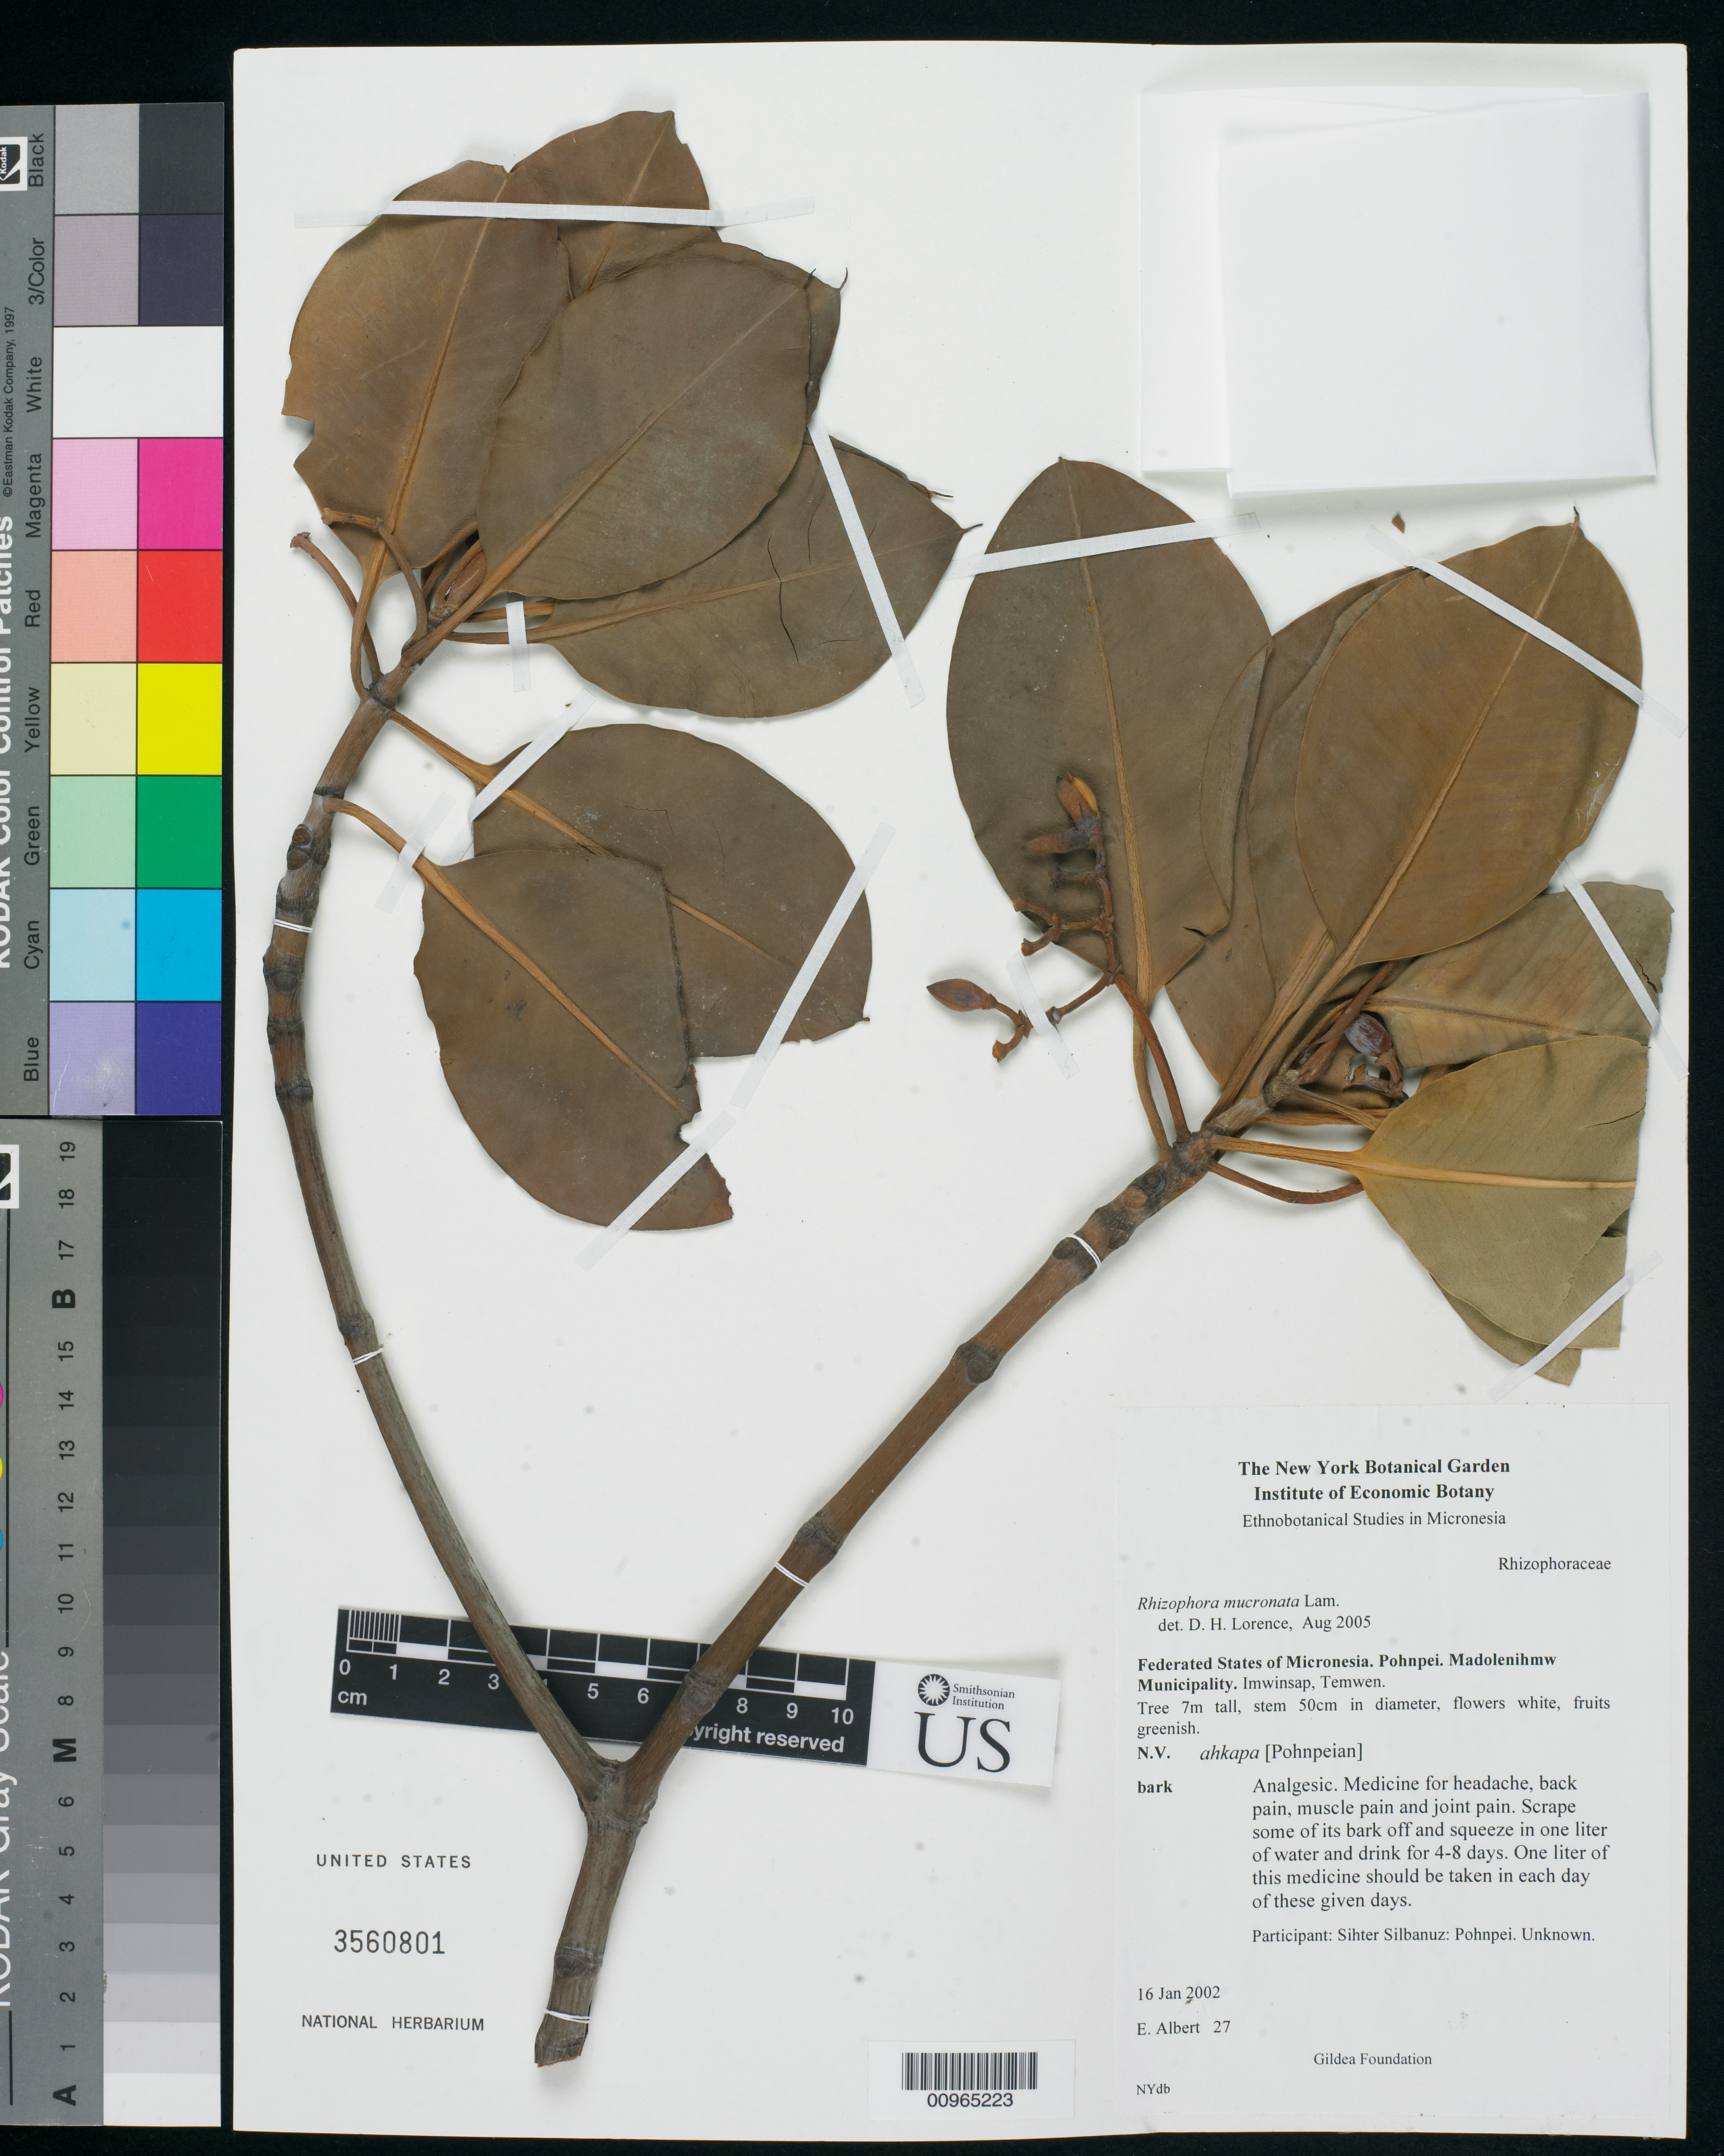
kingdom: Plantae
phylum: Tracheophyta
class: Magnoliopsida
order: Malpighiales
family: Rhizophoraceae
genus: Rhizophora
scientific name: Rhizophora mucronata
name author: Lam.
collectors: E. A. Amor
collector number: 27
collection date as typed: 16 Jan 2002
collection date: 2002-01-16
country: Micronesia, Federated States of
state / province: Pohnpei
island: Pohnpei [Ponape]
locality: Imnwinsap, Temwen, Madolenihmw Muncipality, Pohnpei, Micronesia.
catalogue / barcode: US 3560801